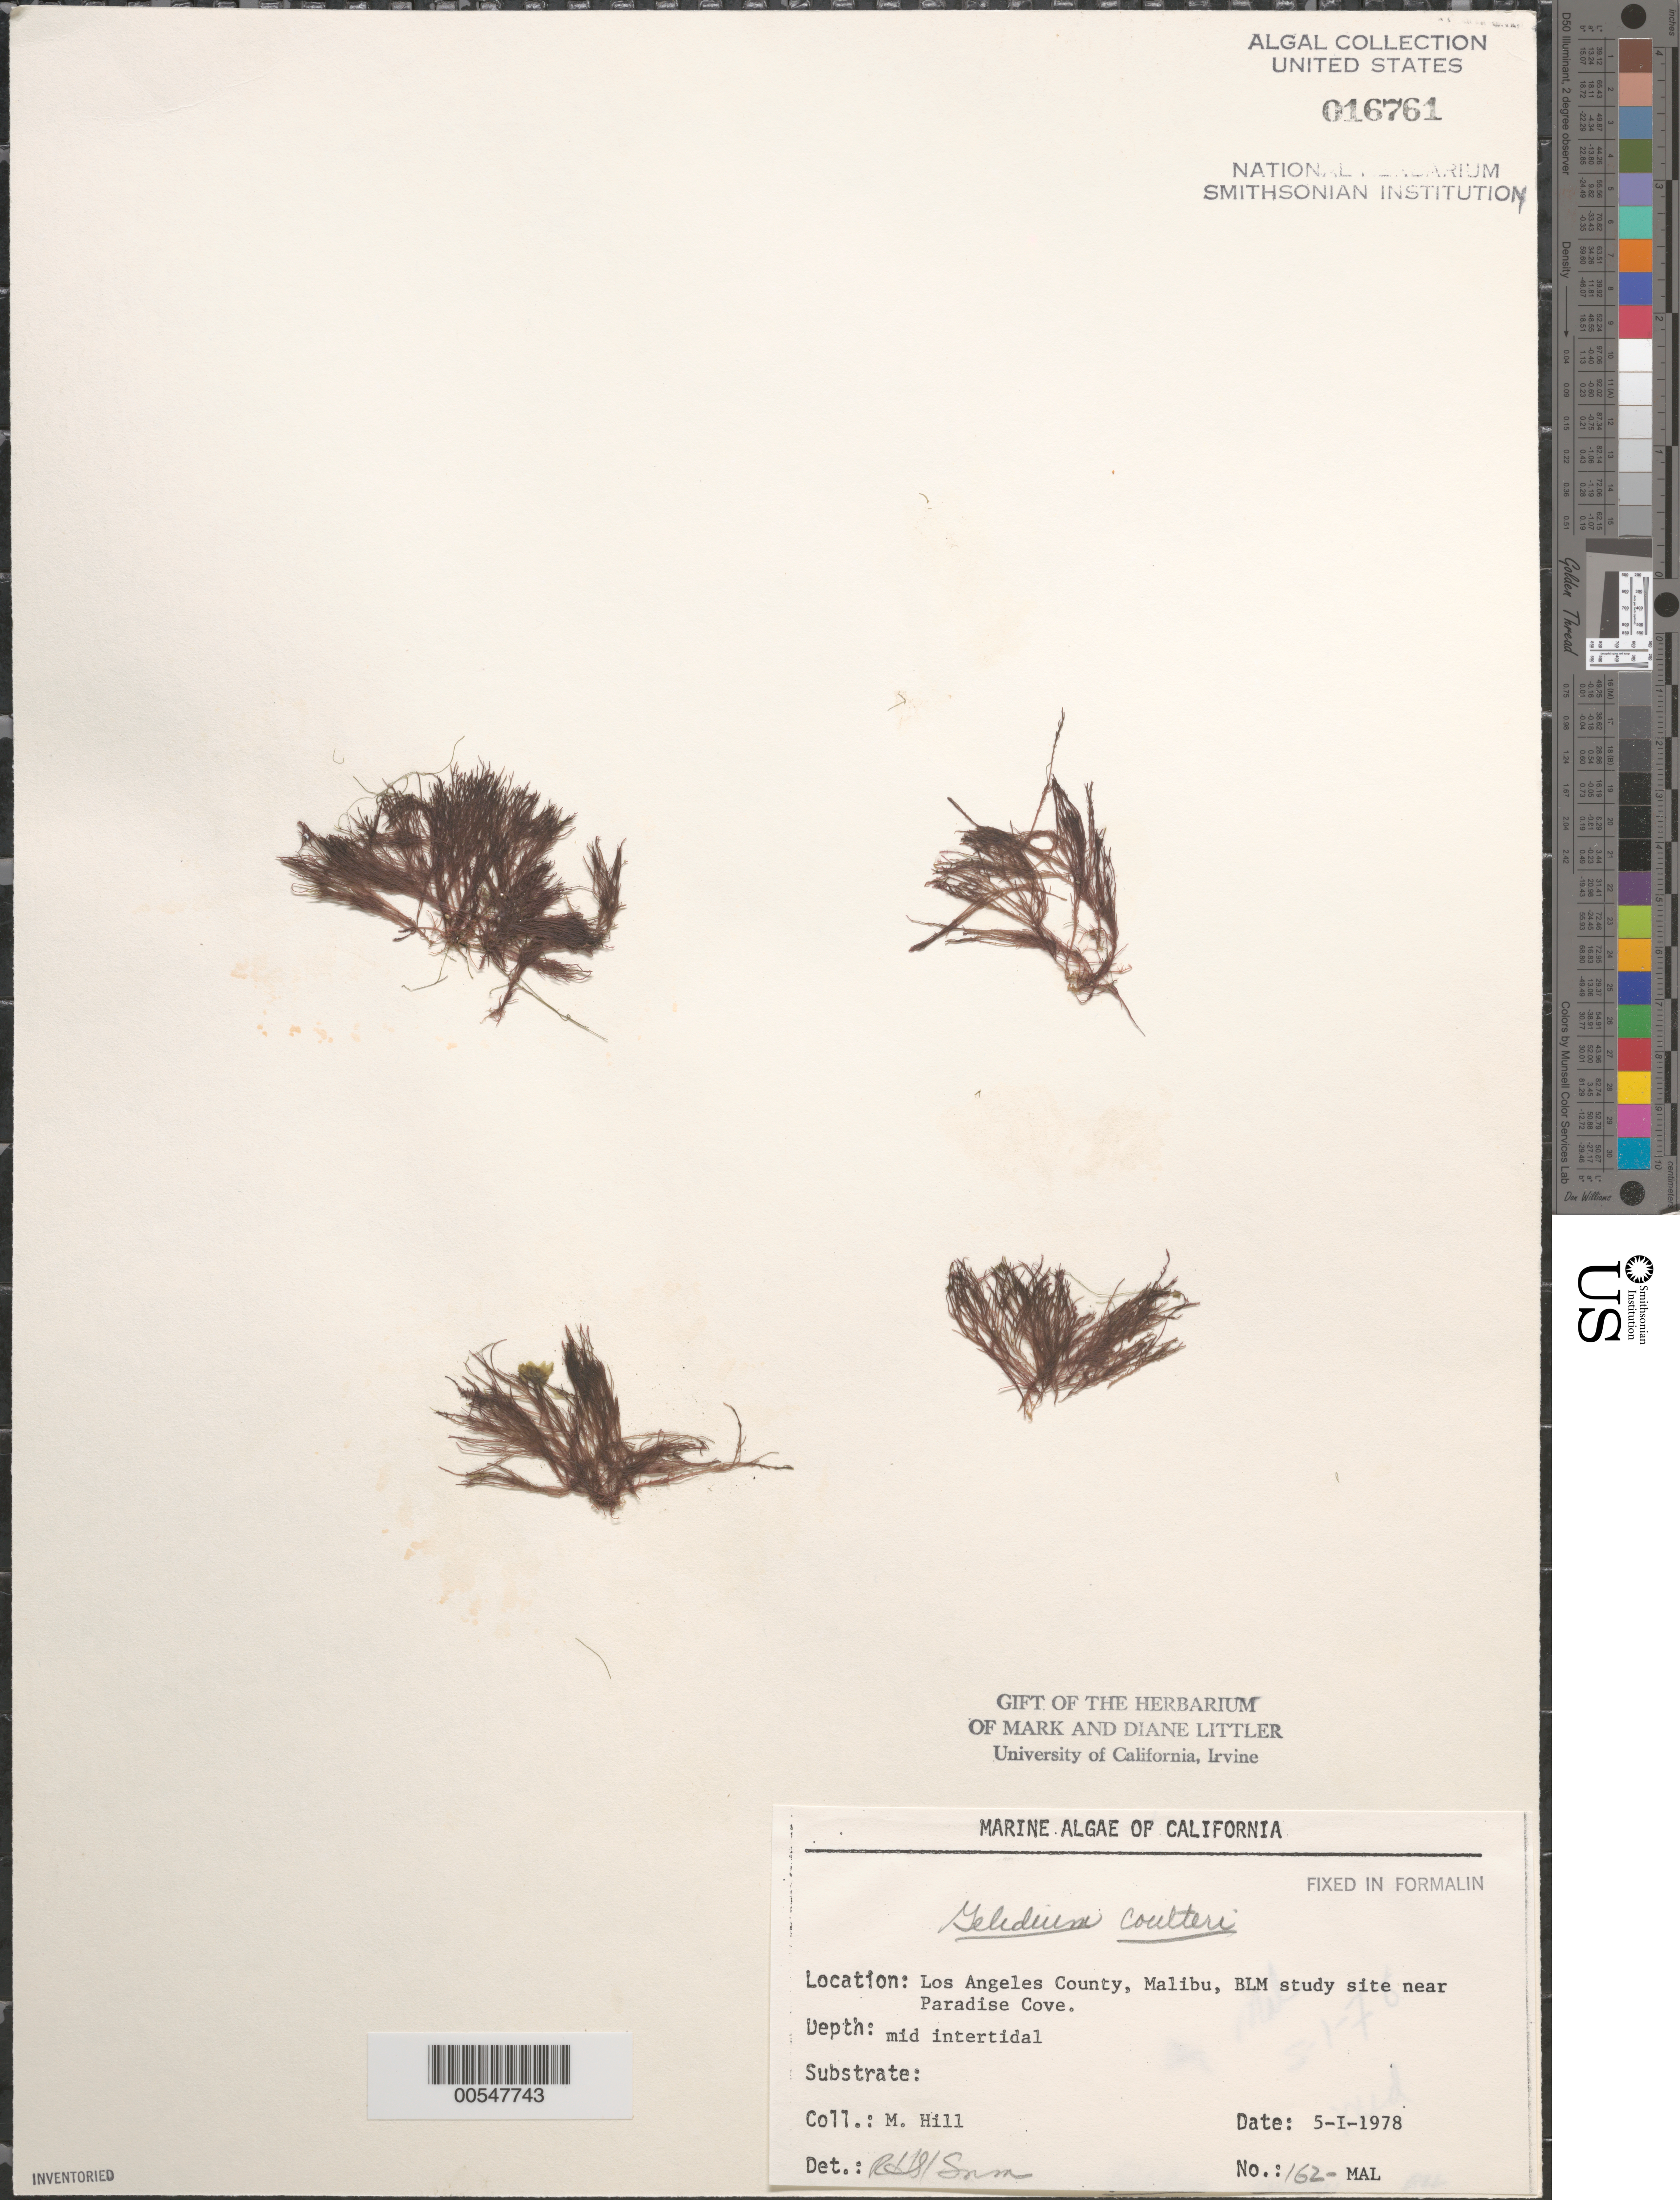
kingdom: Plantae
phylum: Rhodophyta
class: Florideophyceae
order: Gelidiales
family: Gelidiaceae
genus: Gelidium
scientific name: Gelidium coulteri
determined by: Sims, Robert H.; Murray, S. N.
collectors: M. Hill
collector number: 162-mal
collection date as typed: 05 Jan 1978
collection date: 1978-01-05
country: United States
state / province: California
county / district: Los Angeles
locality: Malibu near Paradise Cove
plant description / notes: BLM-SOCALBIGHT Rocky Intertidal Survey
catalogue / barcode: US 16761